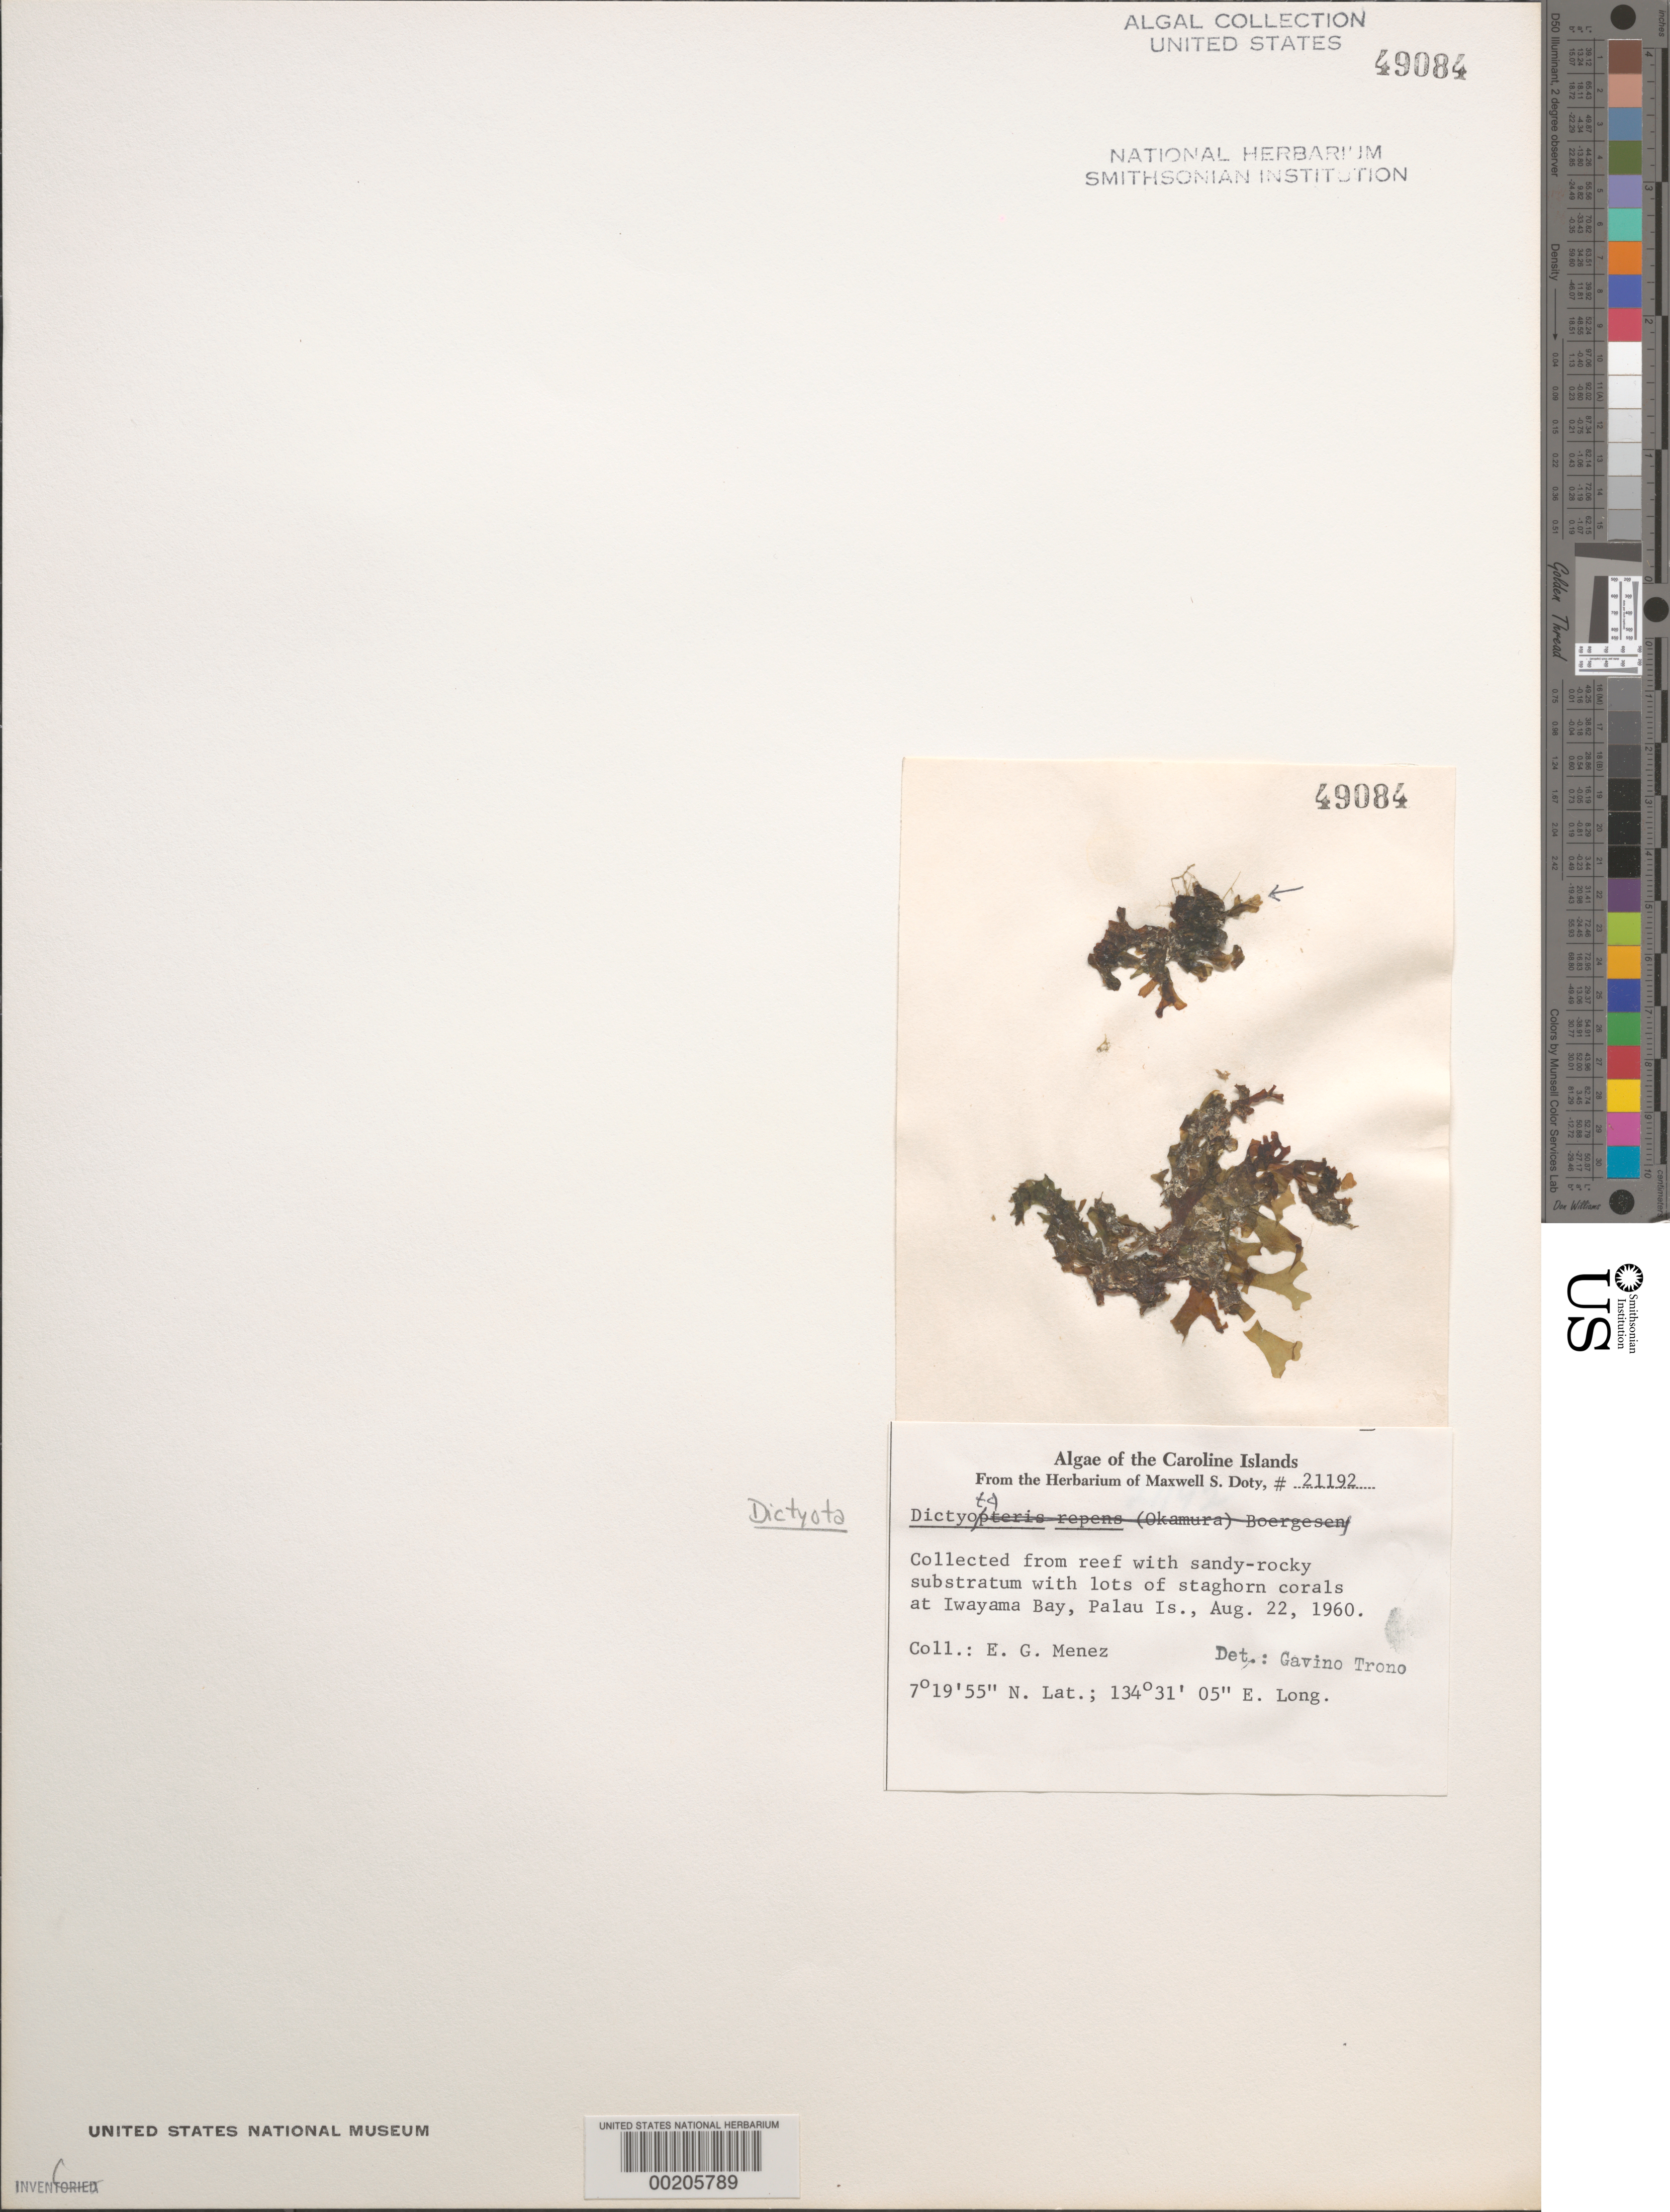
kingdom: Chromista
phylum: Ochrophyta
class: Phaeophyceae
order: Dictyotales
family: Dictyotaceae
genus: Dictyota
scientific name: Dictyota sp.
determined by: Trono, Gavino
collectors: Meñez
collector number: MSD 21192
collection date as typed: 22 Aug 1960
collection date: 1960-08-22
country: Palau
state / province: Koror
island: Oreor (Koror)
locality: Iwayama Bay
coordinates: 7 19' 55" N, 134 31' 05" E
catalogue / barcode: US 49084